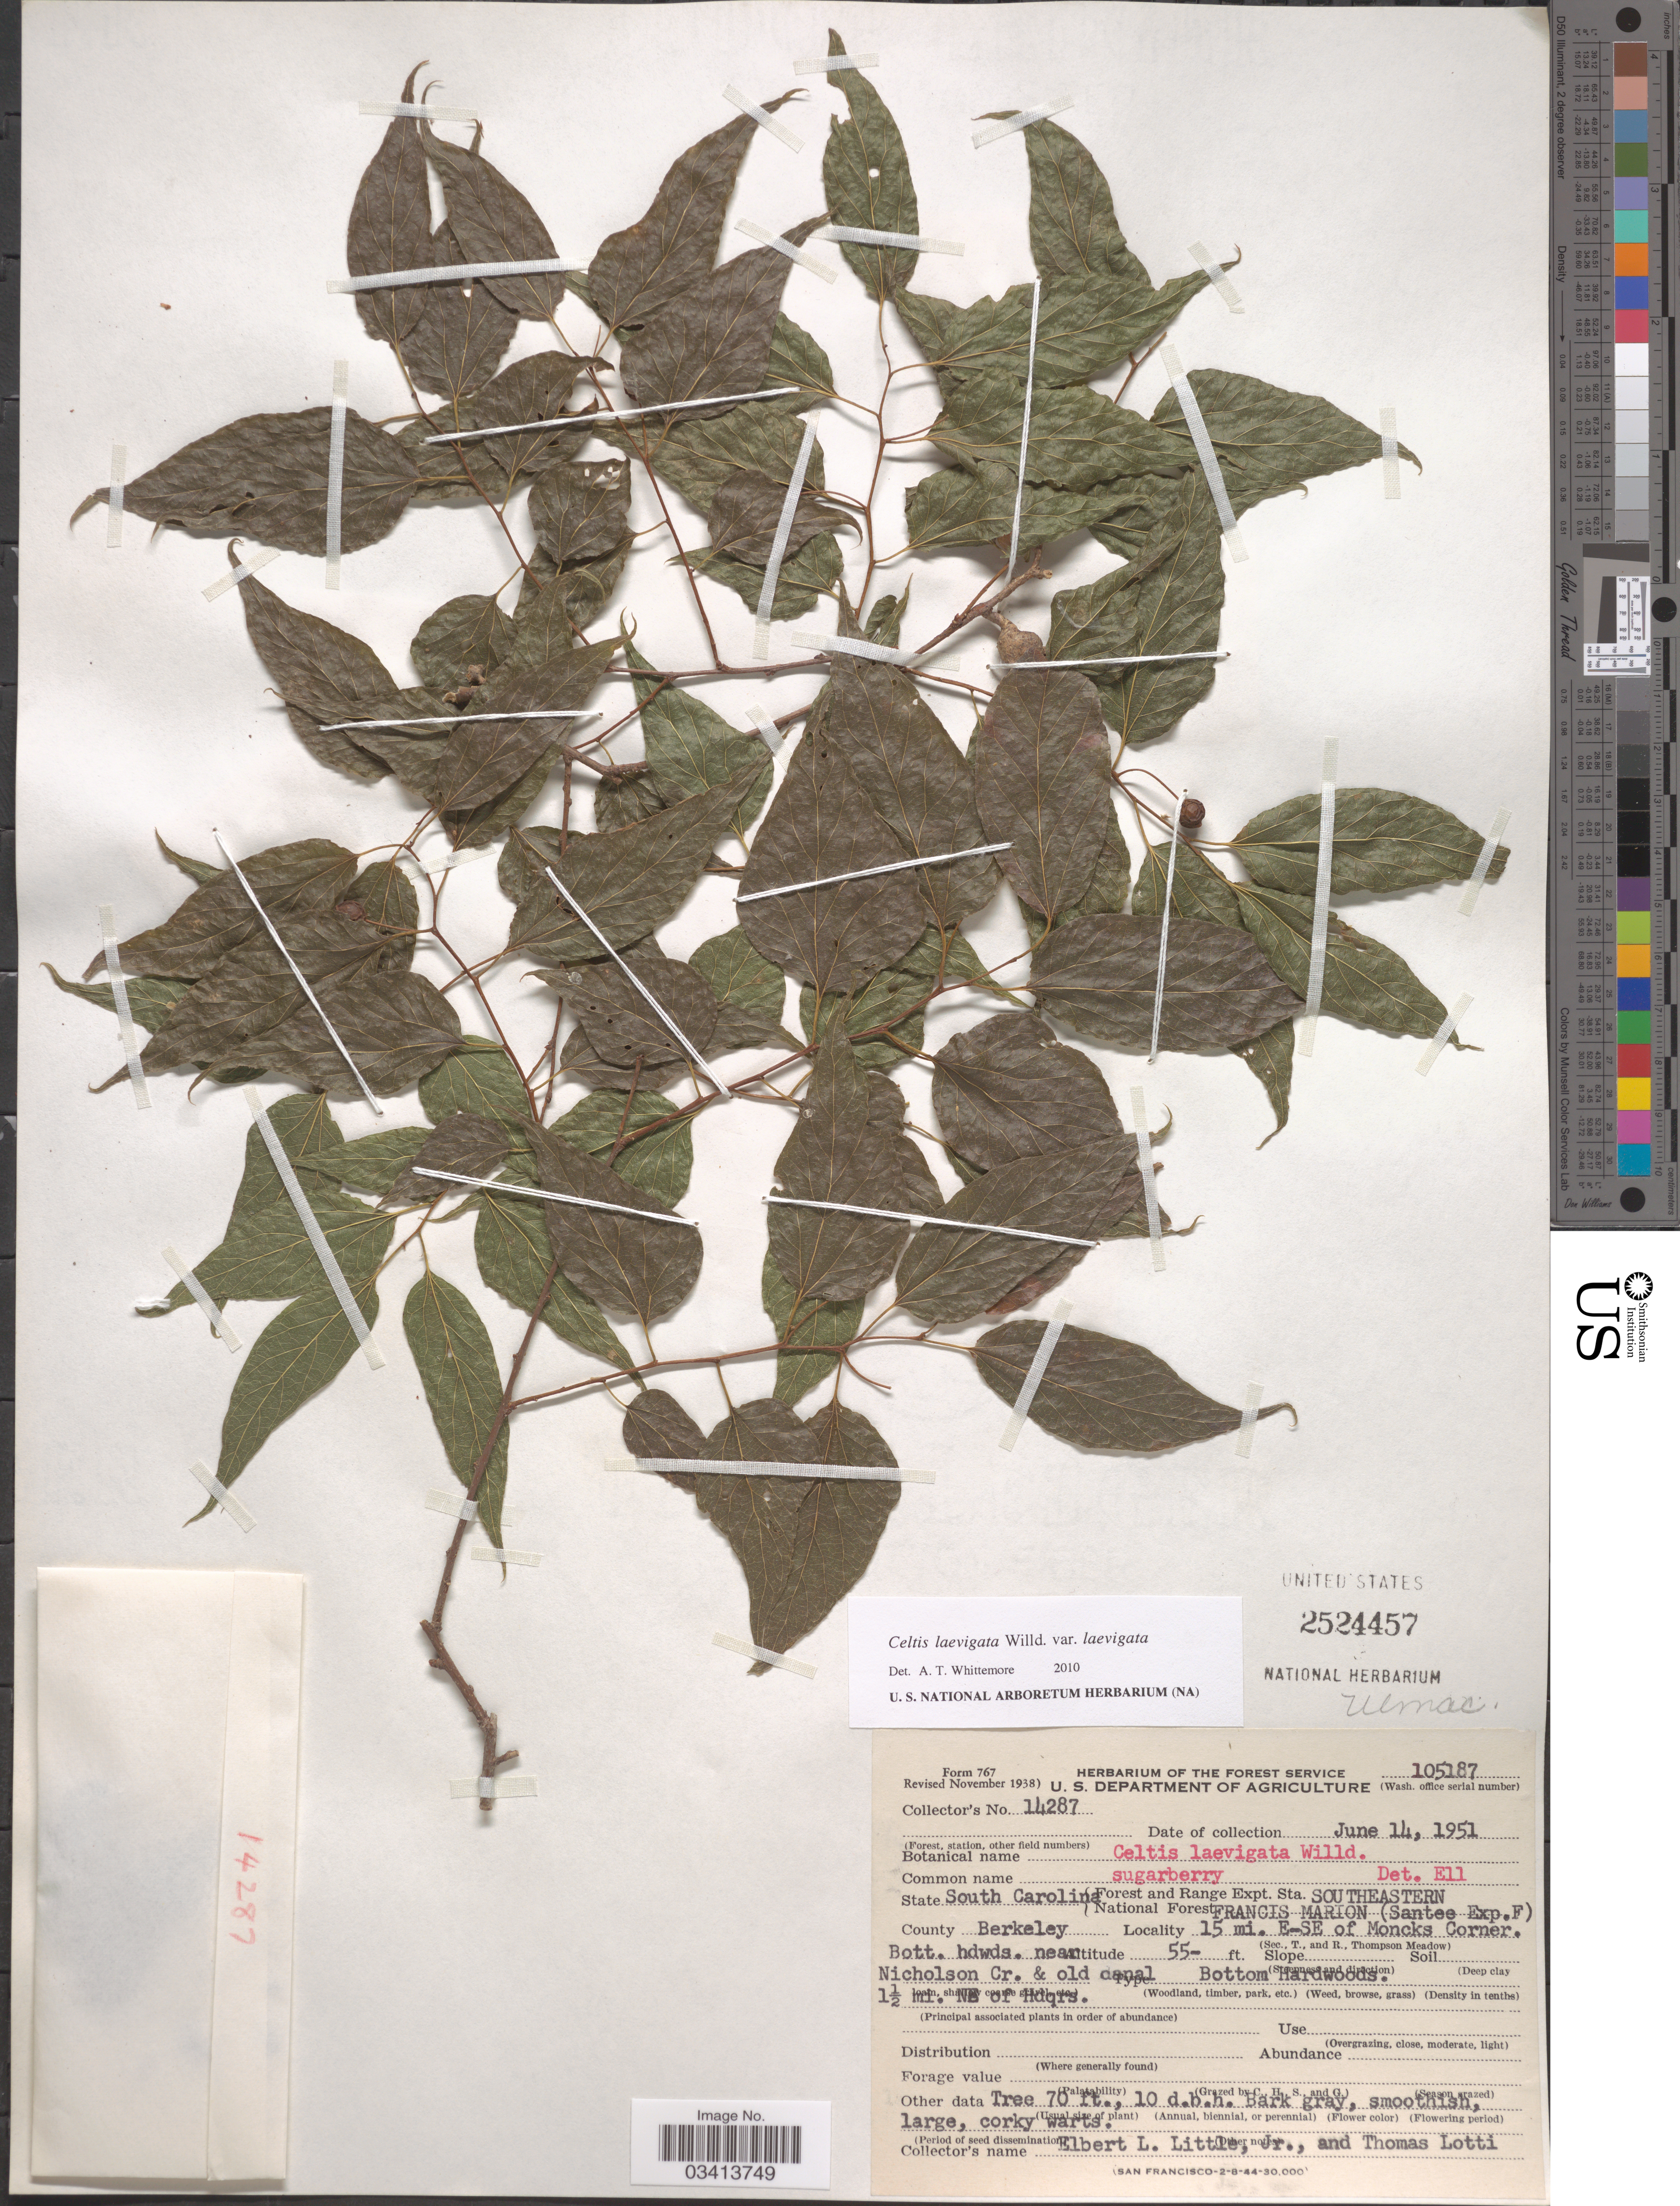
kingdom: Plantae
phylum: Tracheophyta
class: Magnoliopsida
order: Rosales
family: Cannabaceae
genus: Celtis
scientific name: Celtis laevigata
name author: Willd.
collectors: E. L. Little & T. Lotti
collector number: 14287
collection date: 1951-06-14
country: United States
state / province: South Carolina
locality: Forest and Range Expt. Sta. National Forest Southeastern Francis Marion (Santee Exp.F). County Berkeley. 15 mi. E-SE of Moncks Corner. Bott. hdwds. near Nicholson Cr. & old canal 1½ mi. NE of Hdqrs.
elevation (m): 17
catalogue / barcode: US 2524457